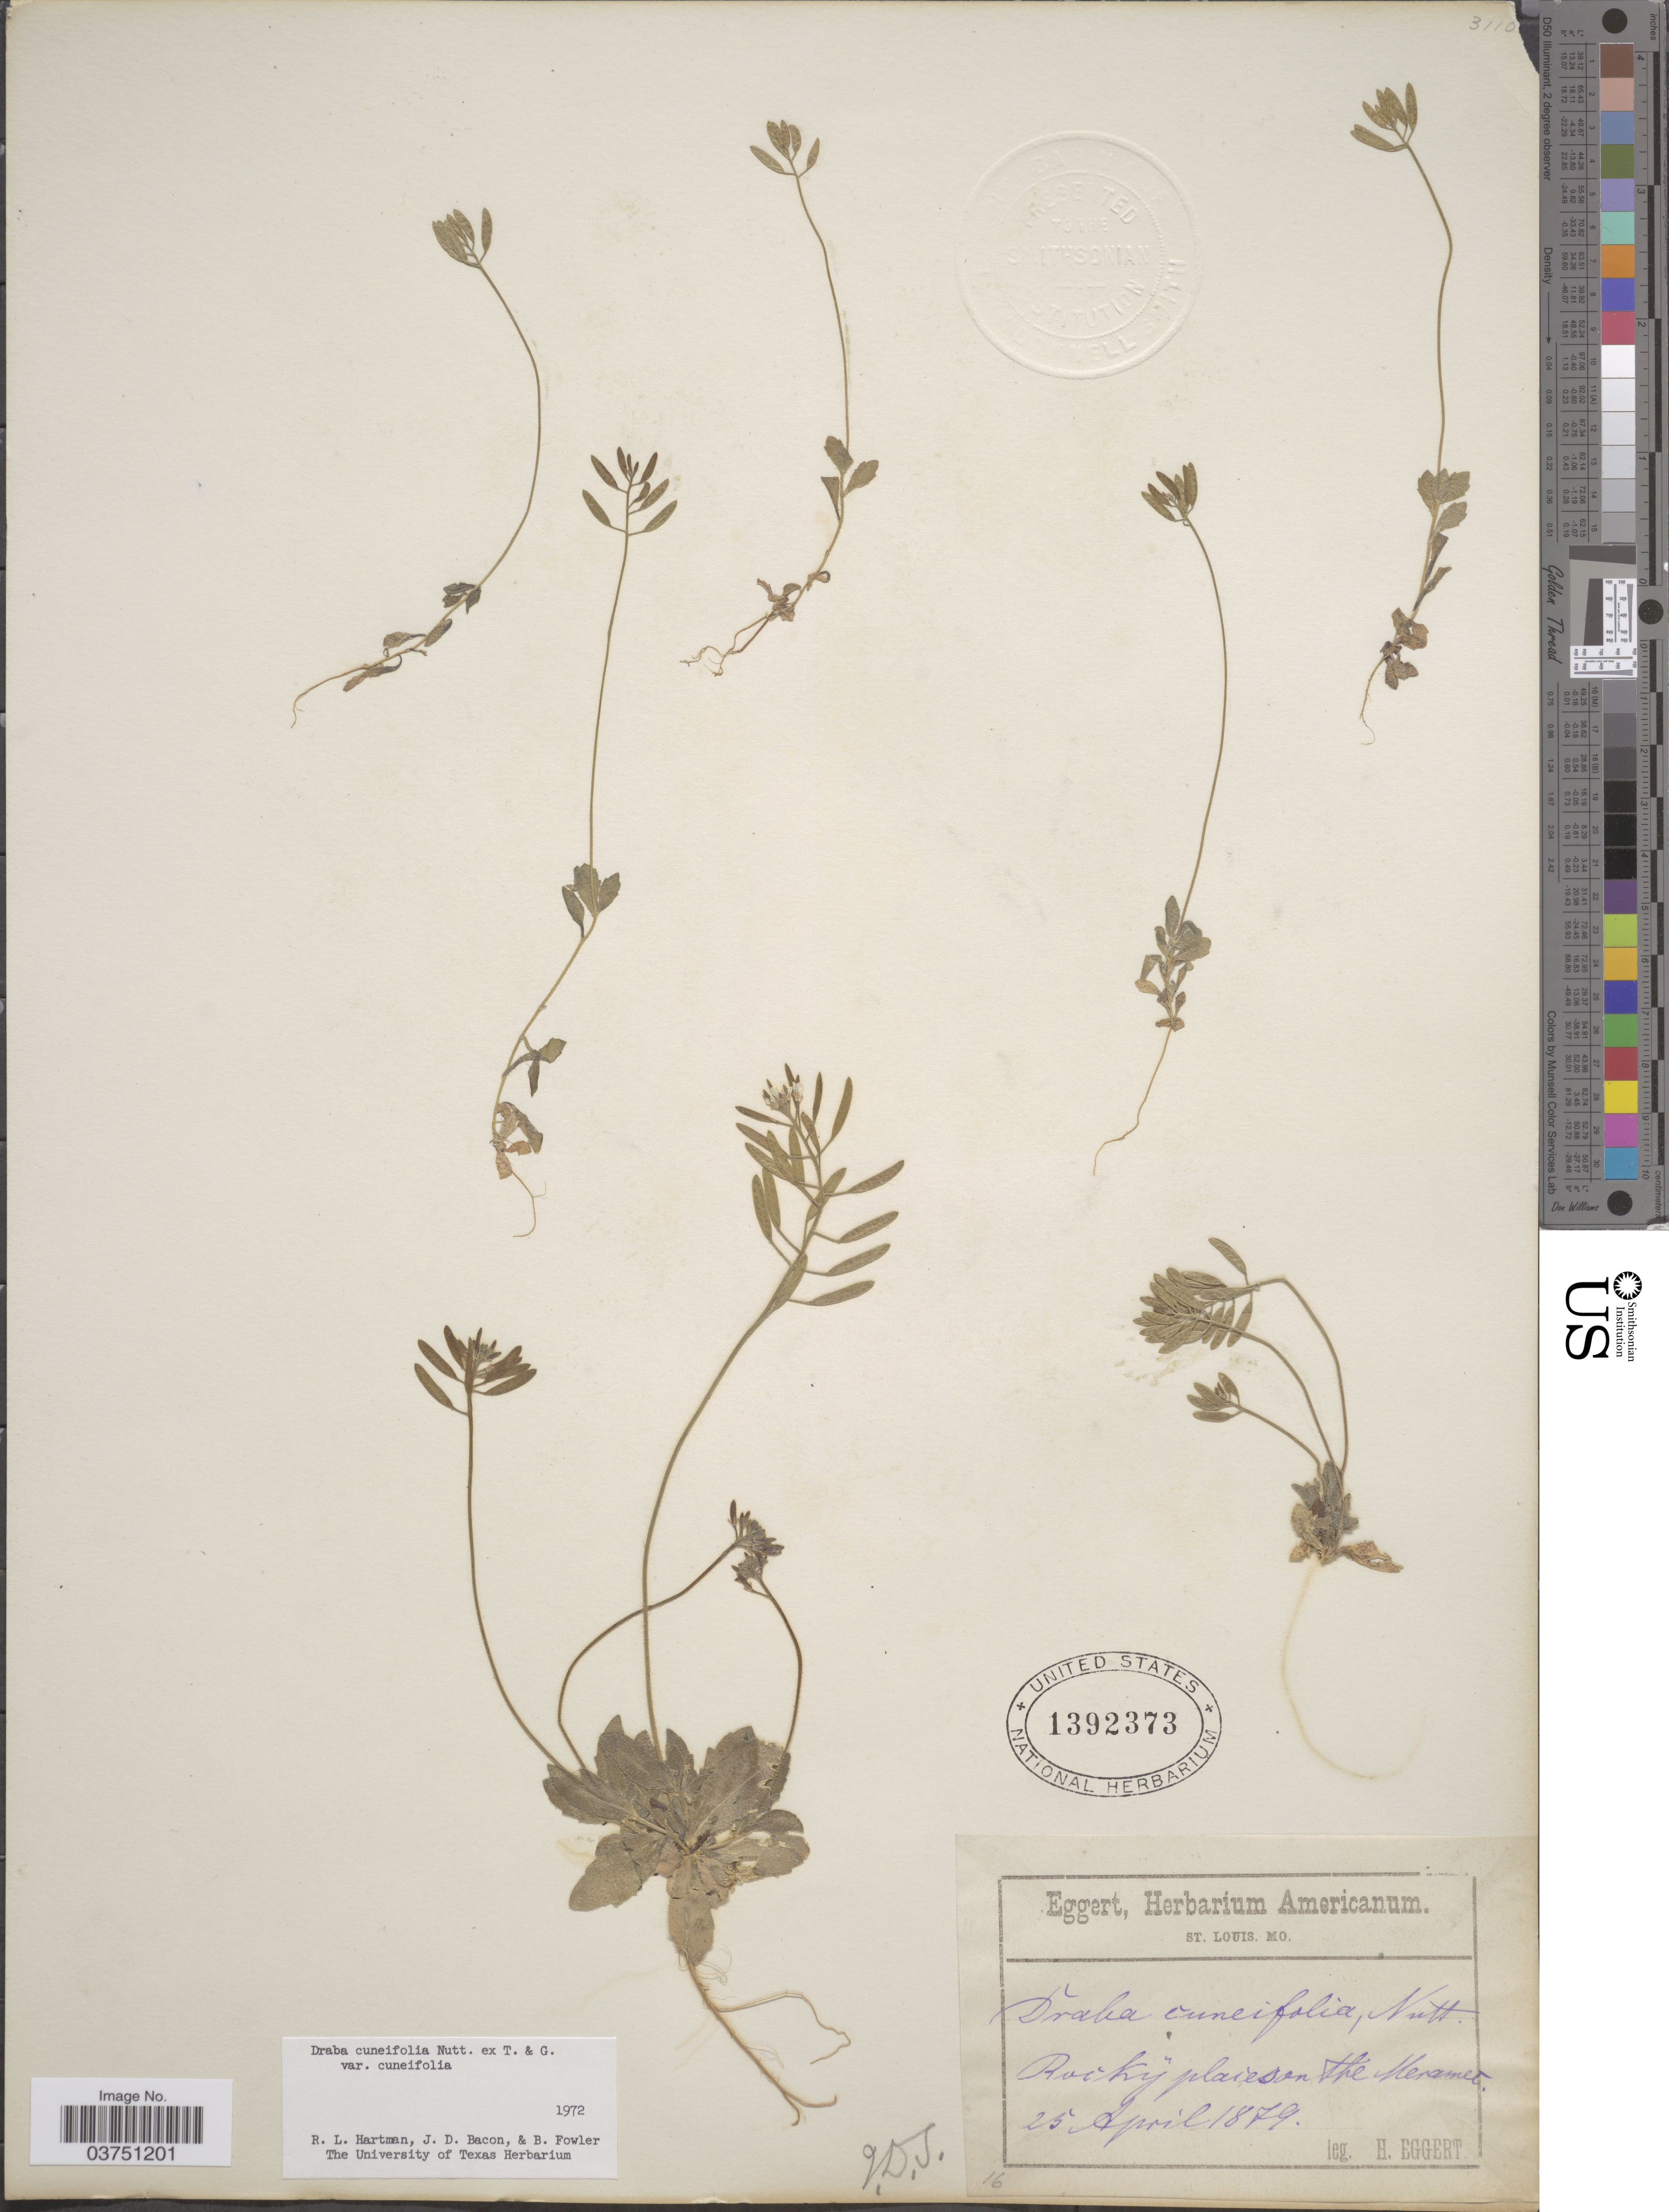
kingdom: Plantae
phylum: Tracheophyta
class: Magnoliopsida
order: Brassicales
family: Brassicaceae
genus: Draba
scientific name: Draba cuneifolia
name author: Nutt.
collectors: H. Eggert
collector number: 16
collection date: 1879-04-25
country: United States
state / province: Missouri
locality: Rocky places on The Meramet.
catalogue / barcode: US 1392373